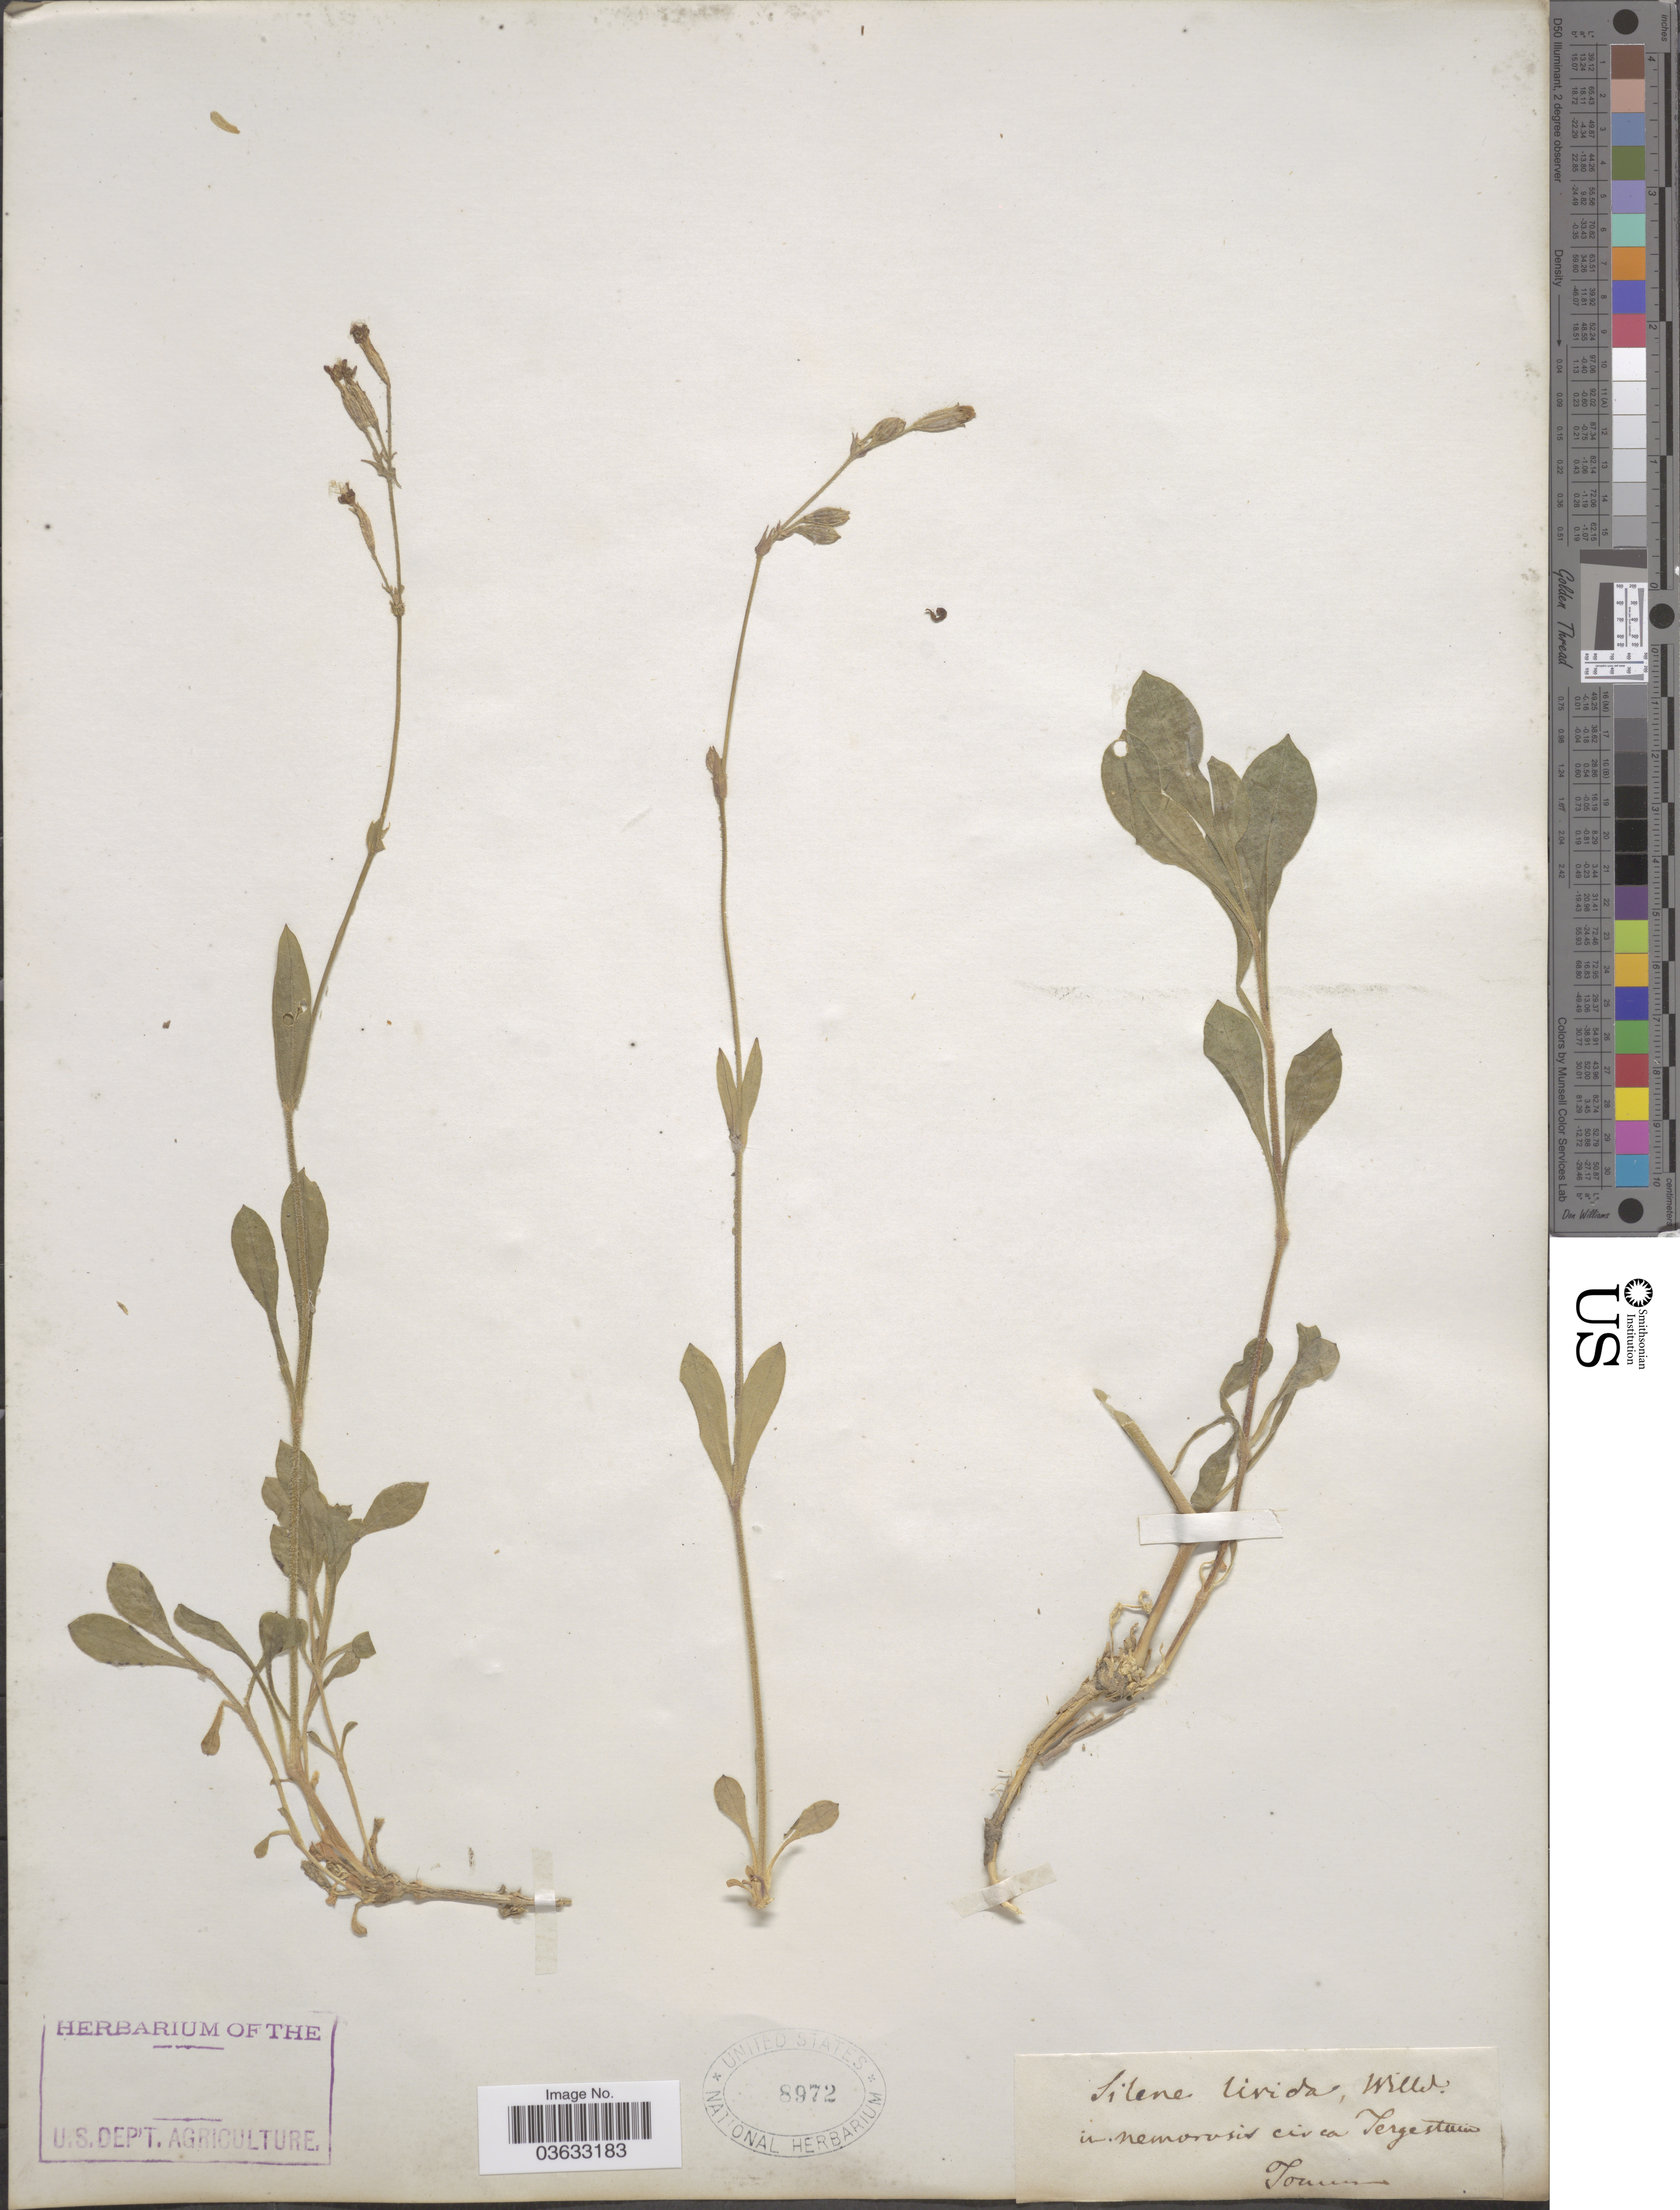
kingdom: Plantae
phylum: Tracheophyta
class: Magnoliopsida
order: Caryophyllales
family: Caryophyllaceae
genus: Silene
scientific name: Silene livida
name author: Willd.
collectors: Tomm.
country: Italy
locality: In nemorosis circa Tergestum.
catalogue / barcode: US 8972